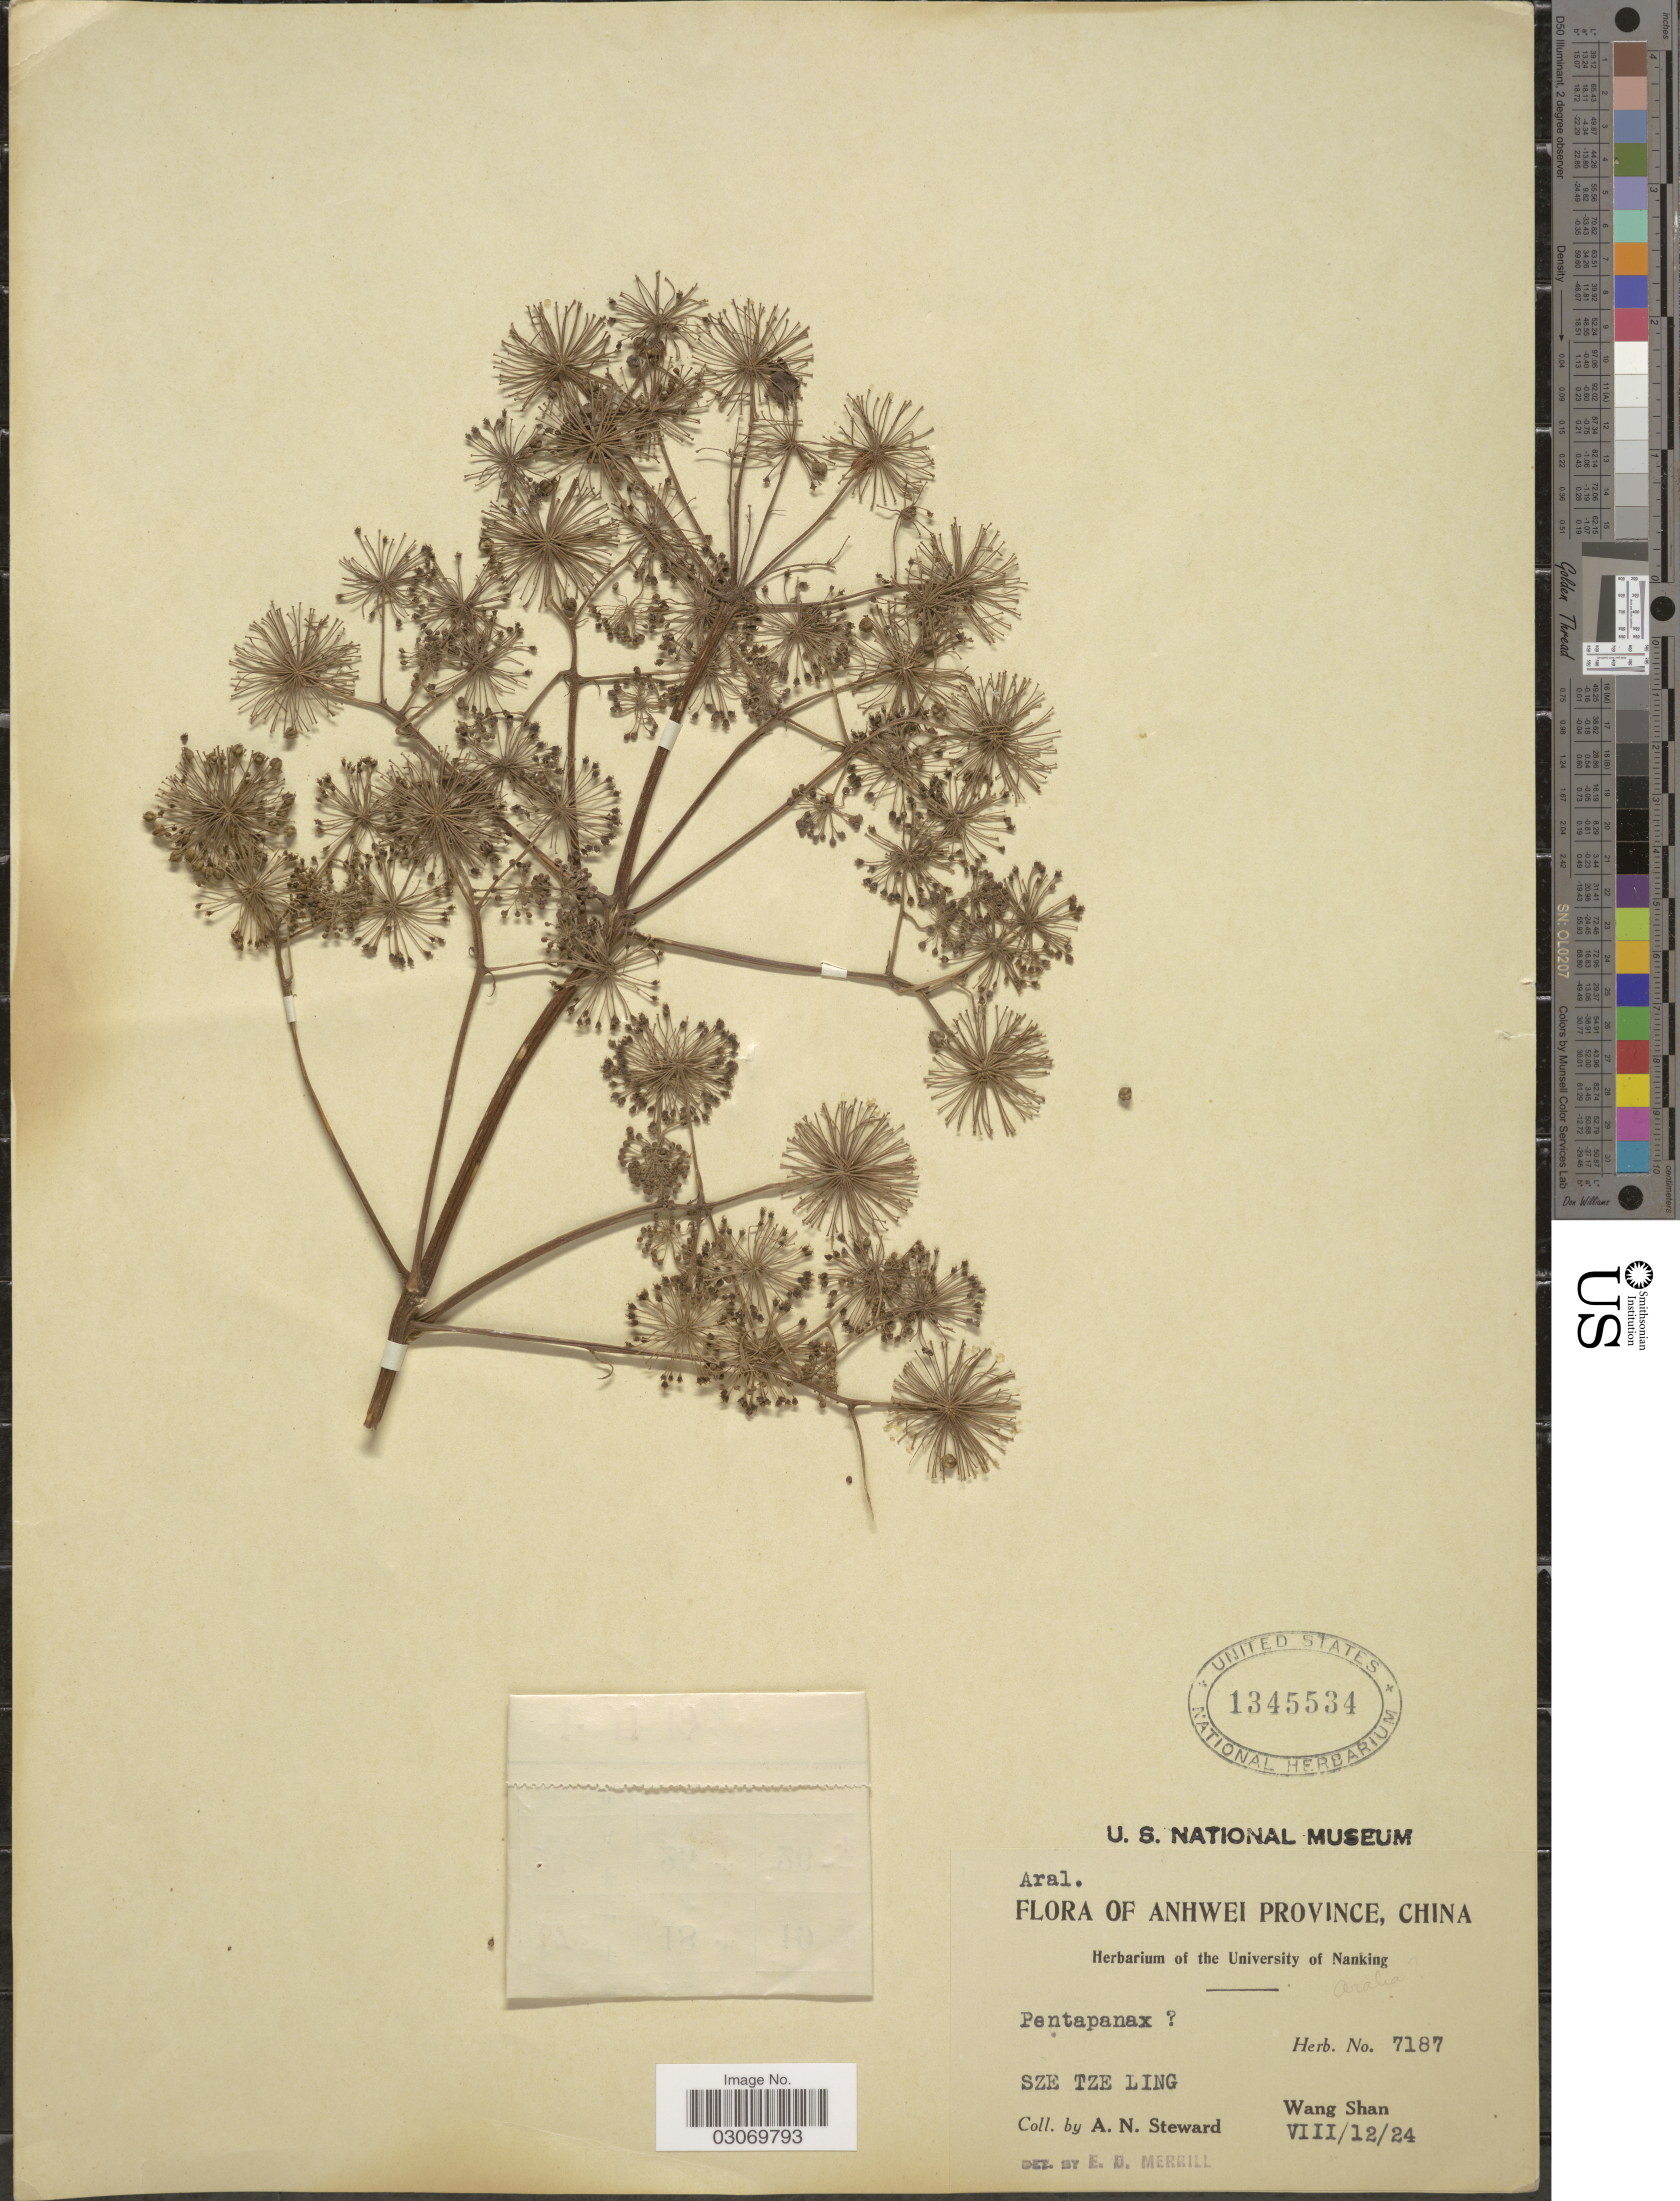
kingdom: Plantae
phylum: Tracheophyta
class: Magnoliopsida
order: Apiales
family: Araliaceae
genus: Pentapanax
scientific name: Pentapanax sp.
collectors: A. N. Steward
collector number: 7187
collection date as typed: Transcribed d/m/y: 12/8/24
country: China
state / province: Anhui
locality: Anhwei Province, Sze Tze Ling, Wanh Shan.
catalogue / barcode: US 1345534